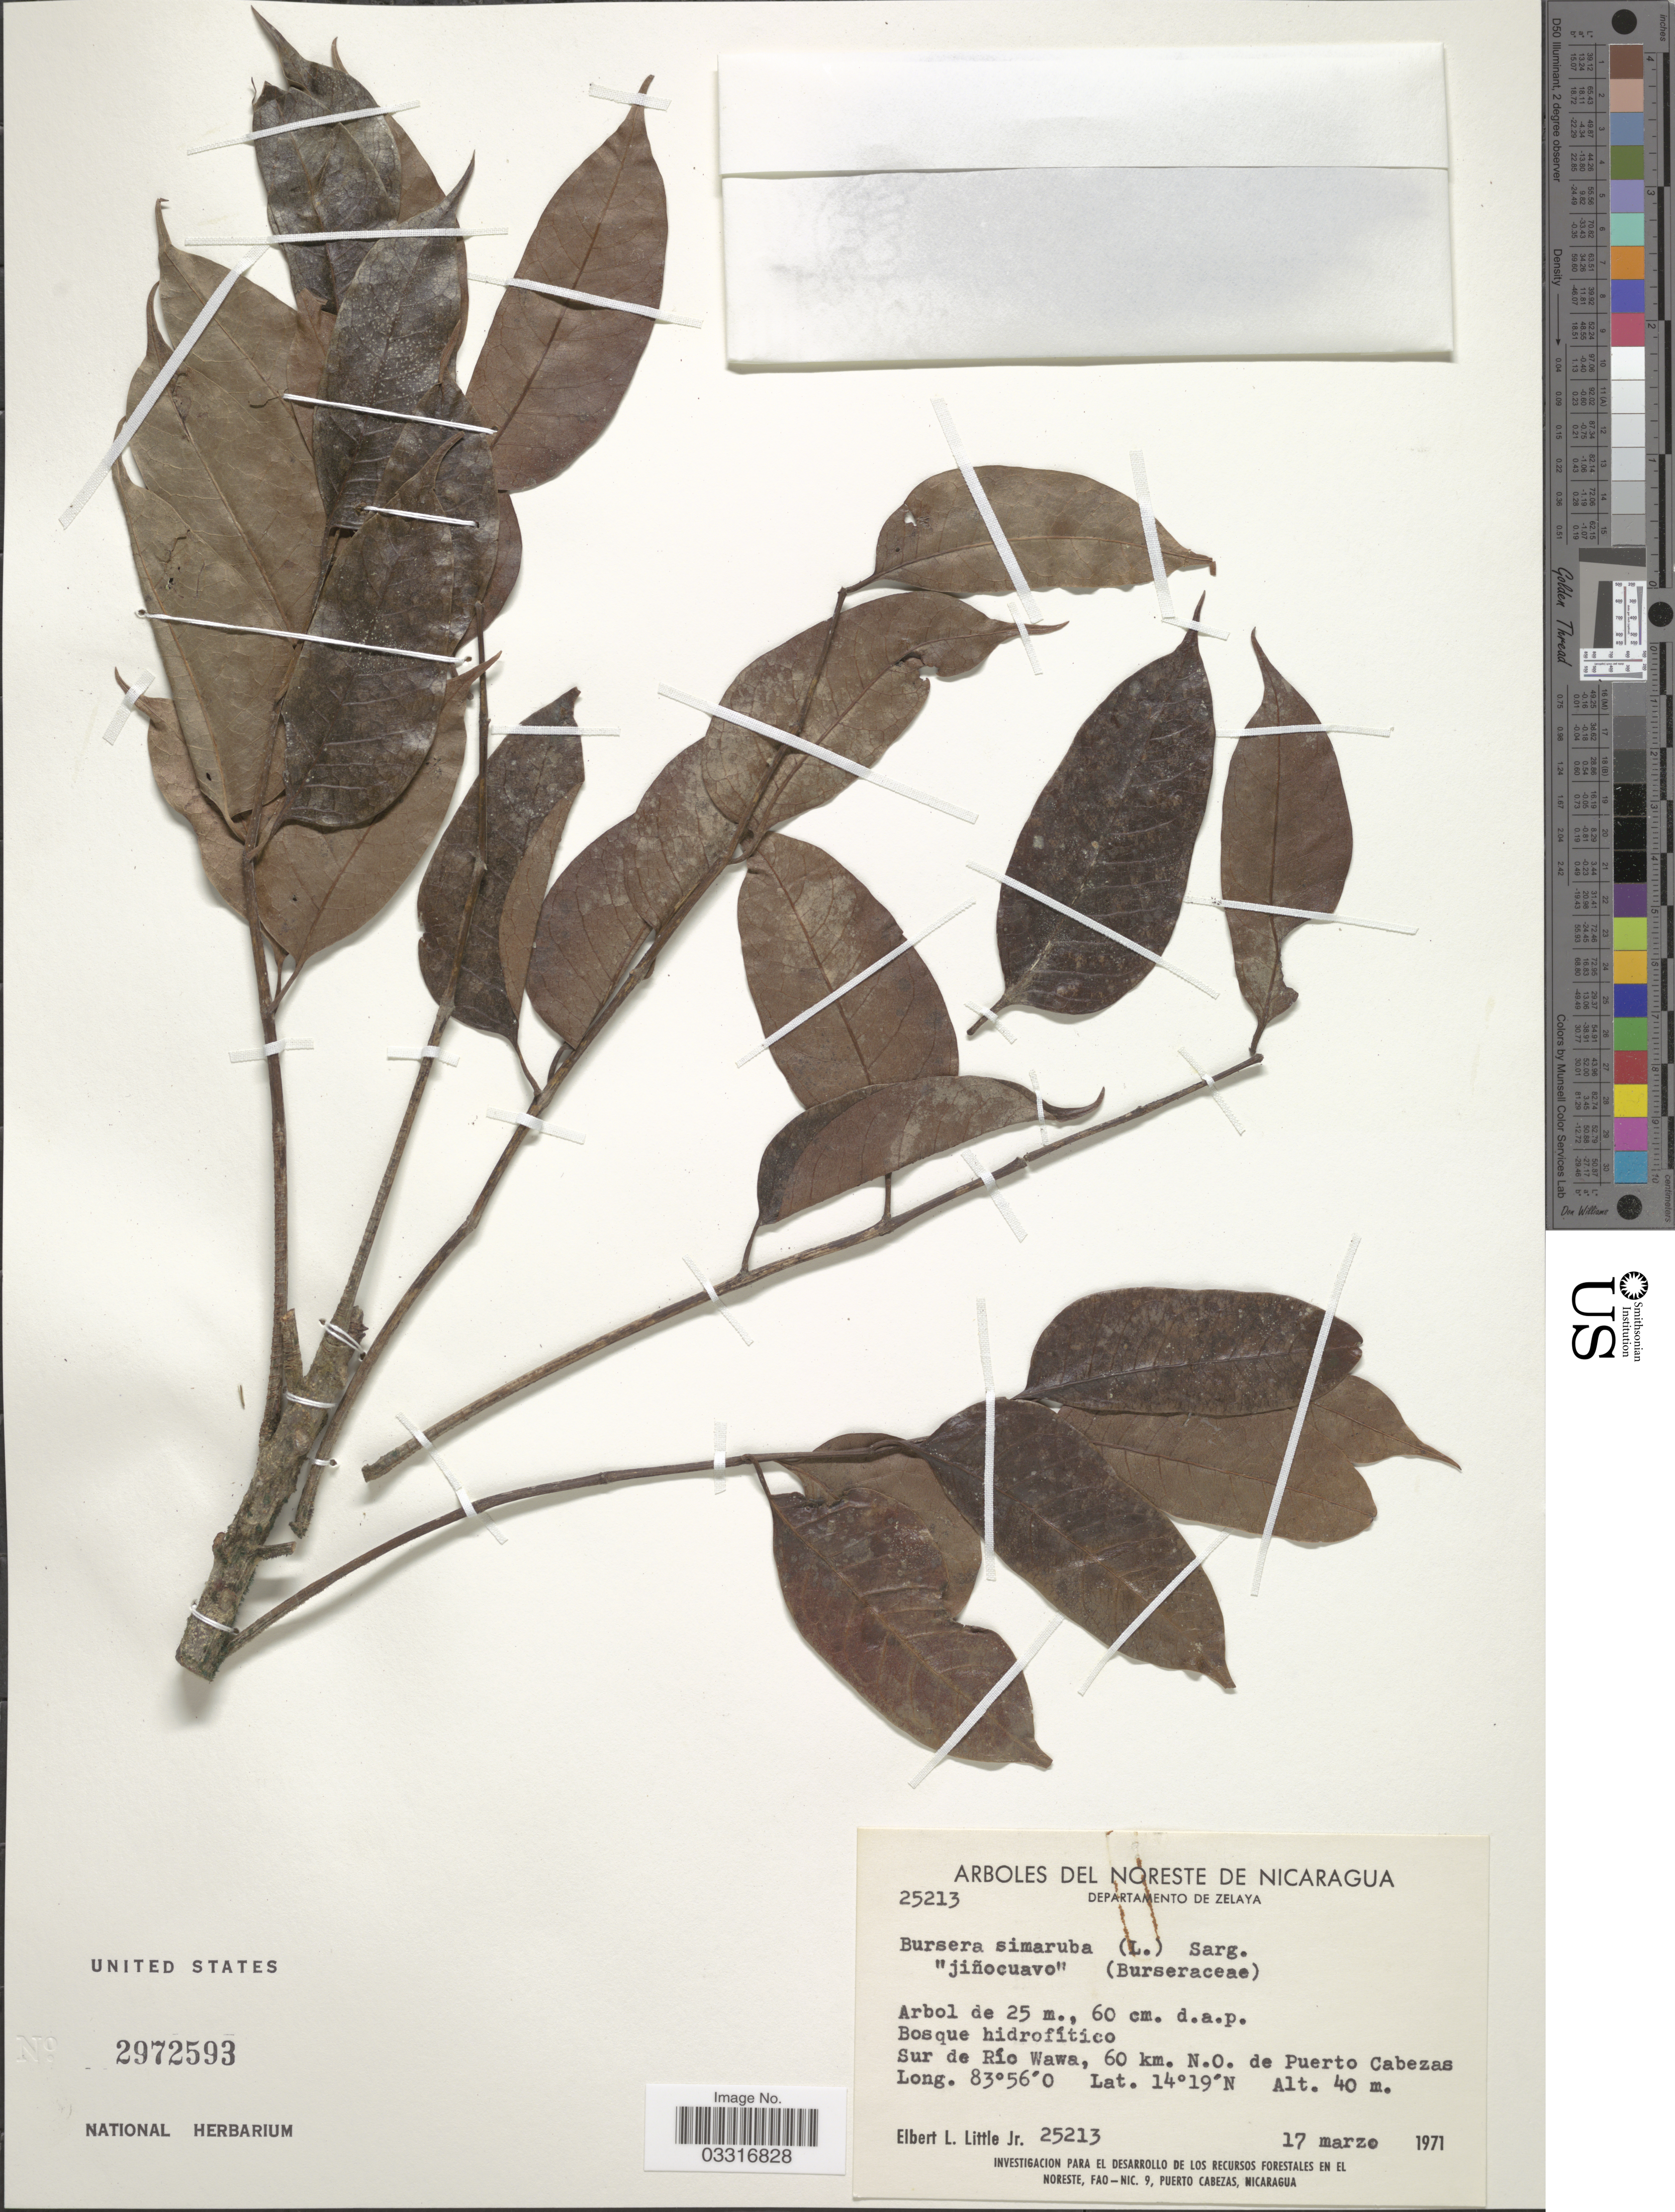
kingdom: Plantae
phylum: Tracheophyta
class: Magnoliopsida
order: Sapindales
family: Burseraceae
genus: Bursera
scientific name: Bursera simaruba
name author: (L.) Sarg.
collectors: E. L. Little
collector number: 25213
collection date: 1971-03-17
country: Nicaragua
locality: Departamento de Zelaya, Sur de Río Wawa, 60 km. N.O. de Puerto Cabezas.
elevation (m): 40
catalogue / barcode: US 2972593